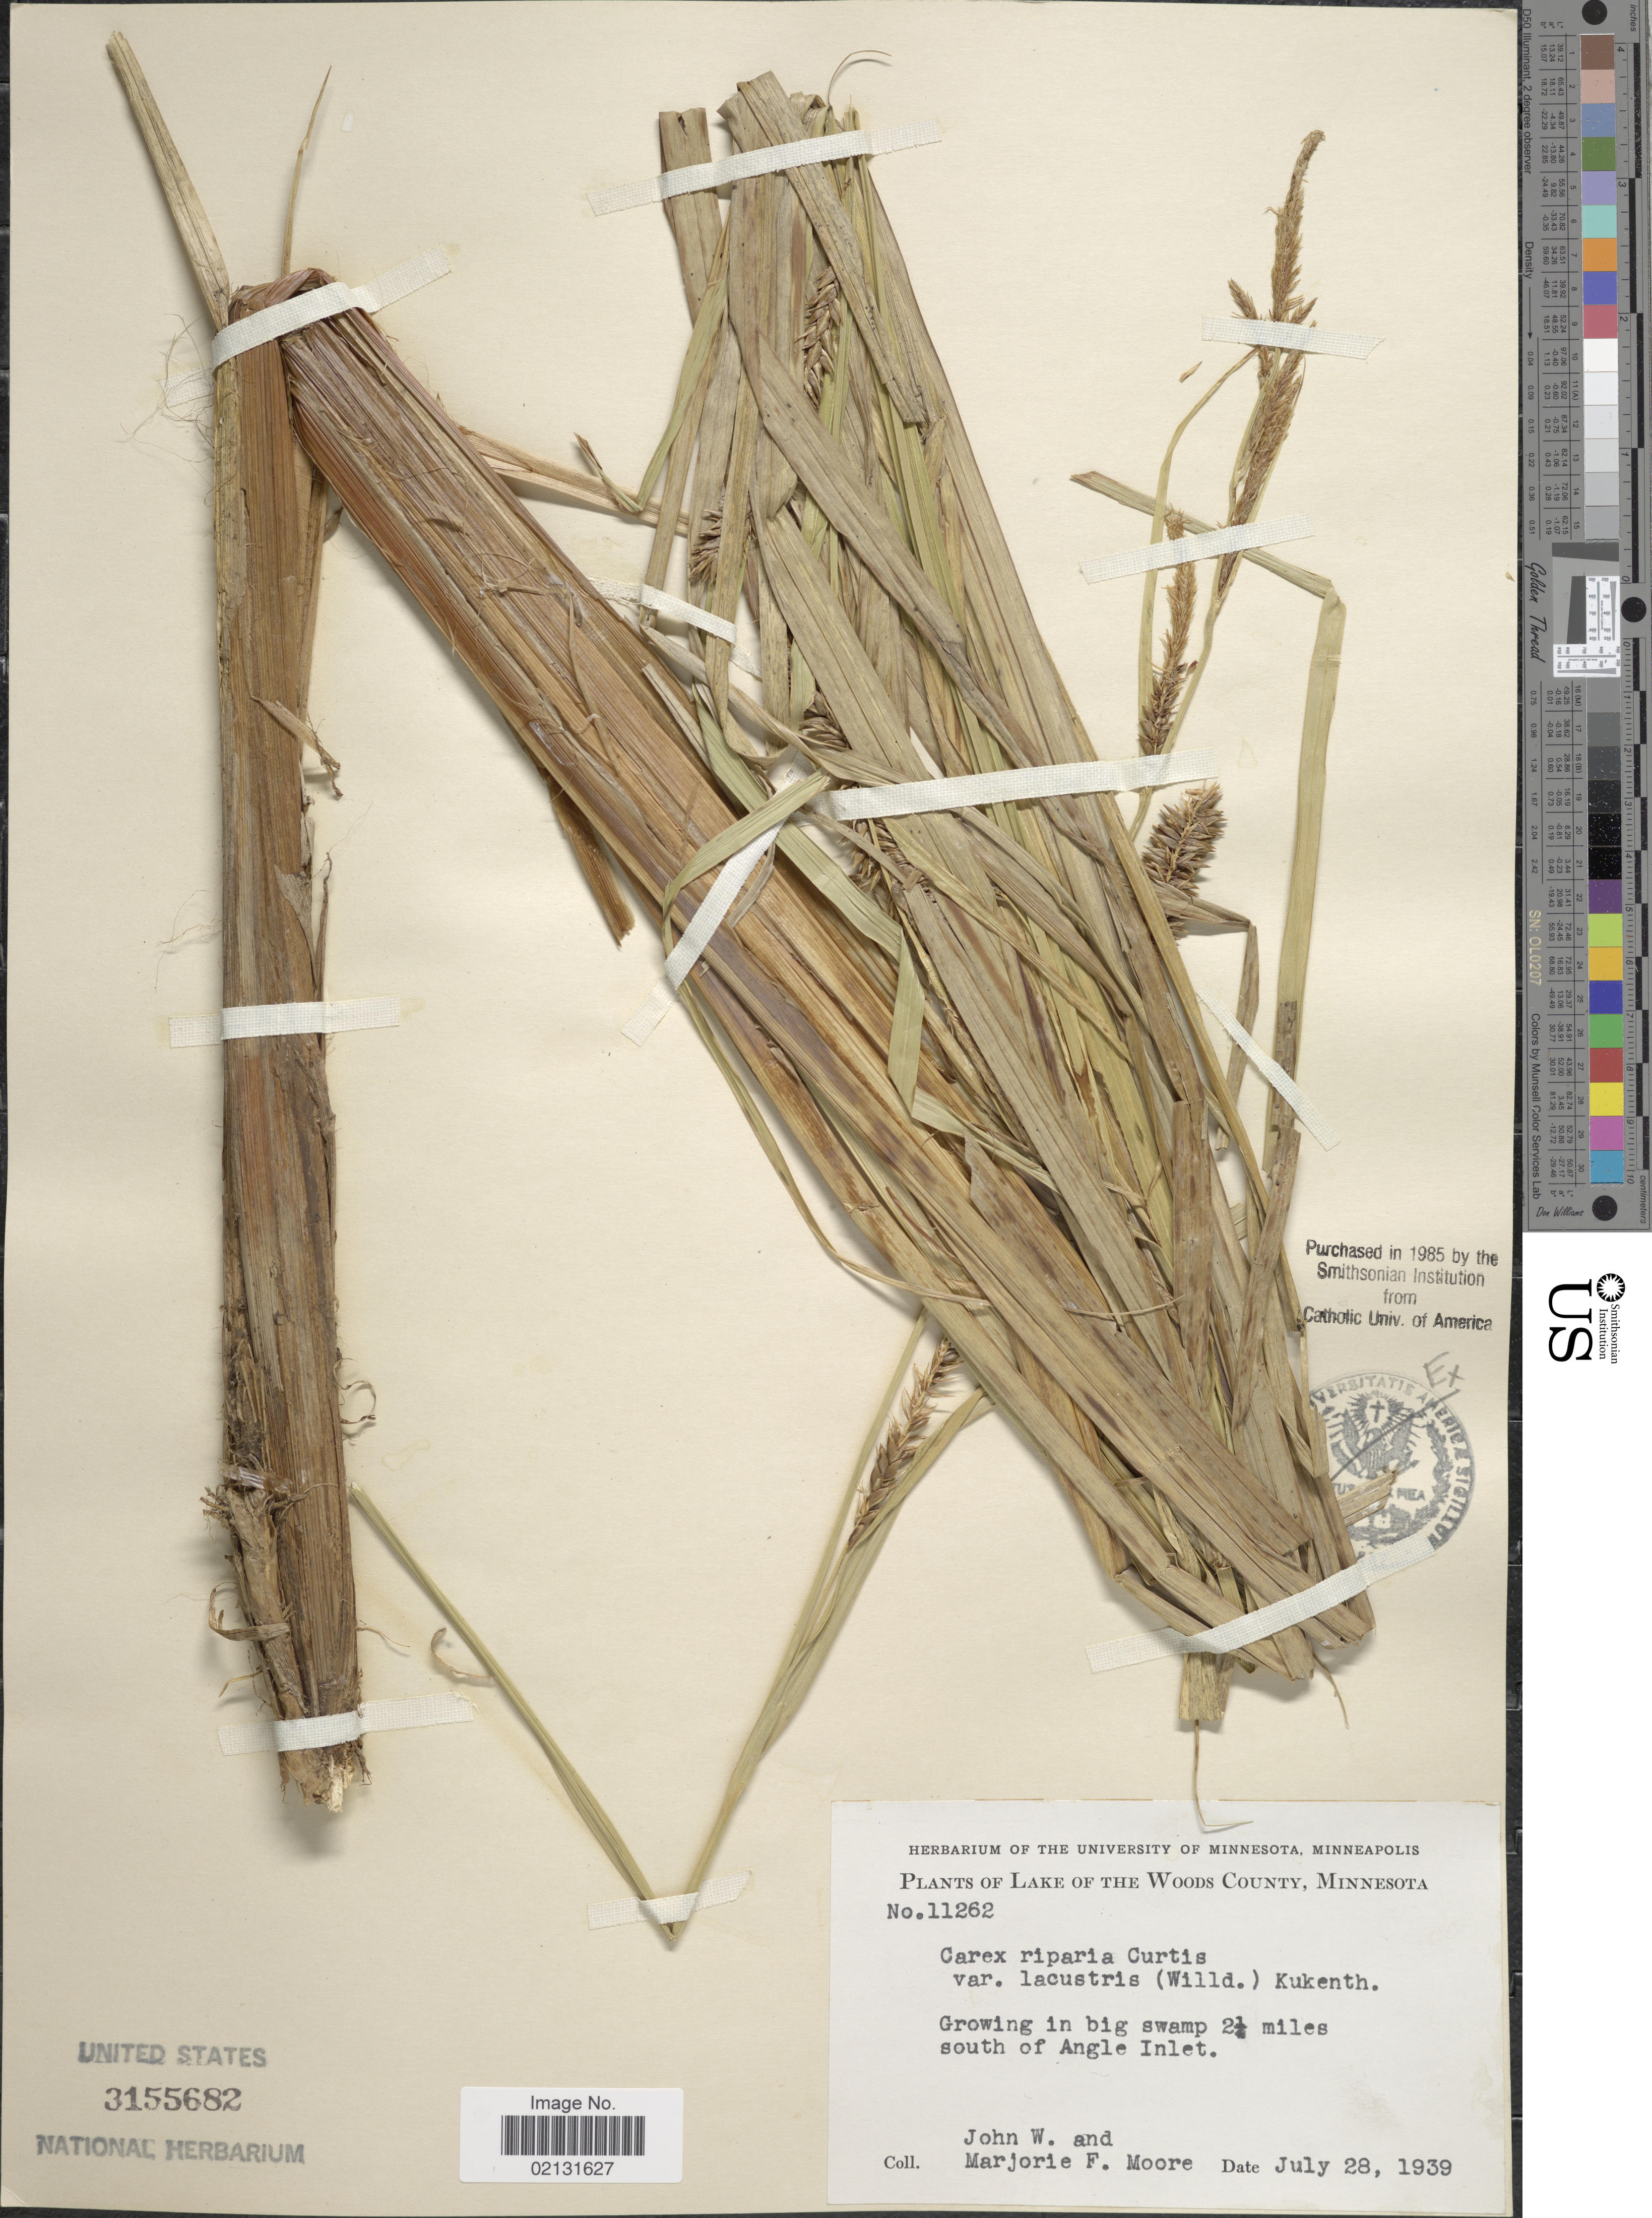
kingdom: Plantae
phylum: Tracheophyta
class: Liliopsida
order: Poales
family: Cyperaceae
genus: Carex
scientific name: Carex riparia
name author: Curtis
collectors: J. Moore & M. F. Moore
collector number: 11262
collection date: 1939-07-28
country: United States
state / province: Minnesota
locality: Lake of The Woods County, in big swamp 2 1/4 miles south of Angle Inlet.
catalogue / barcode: US 3155682